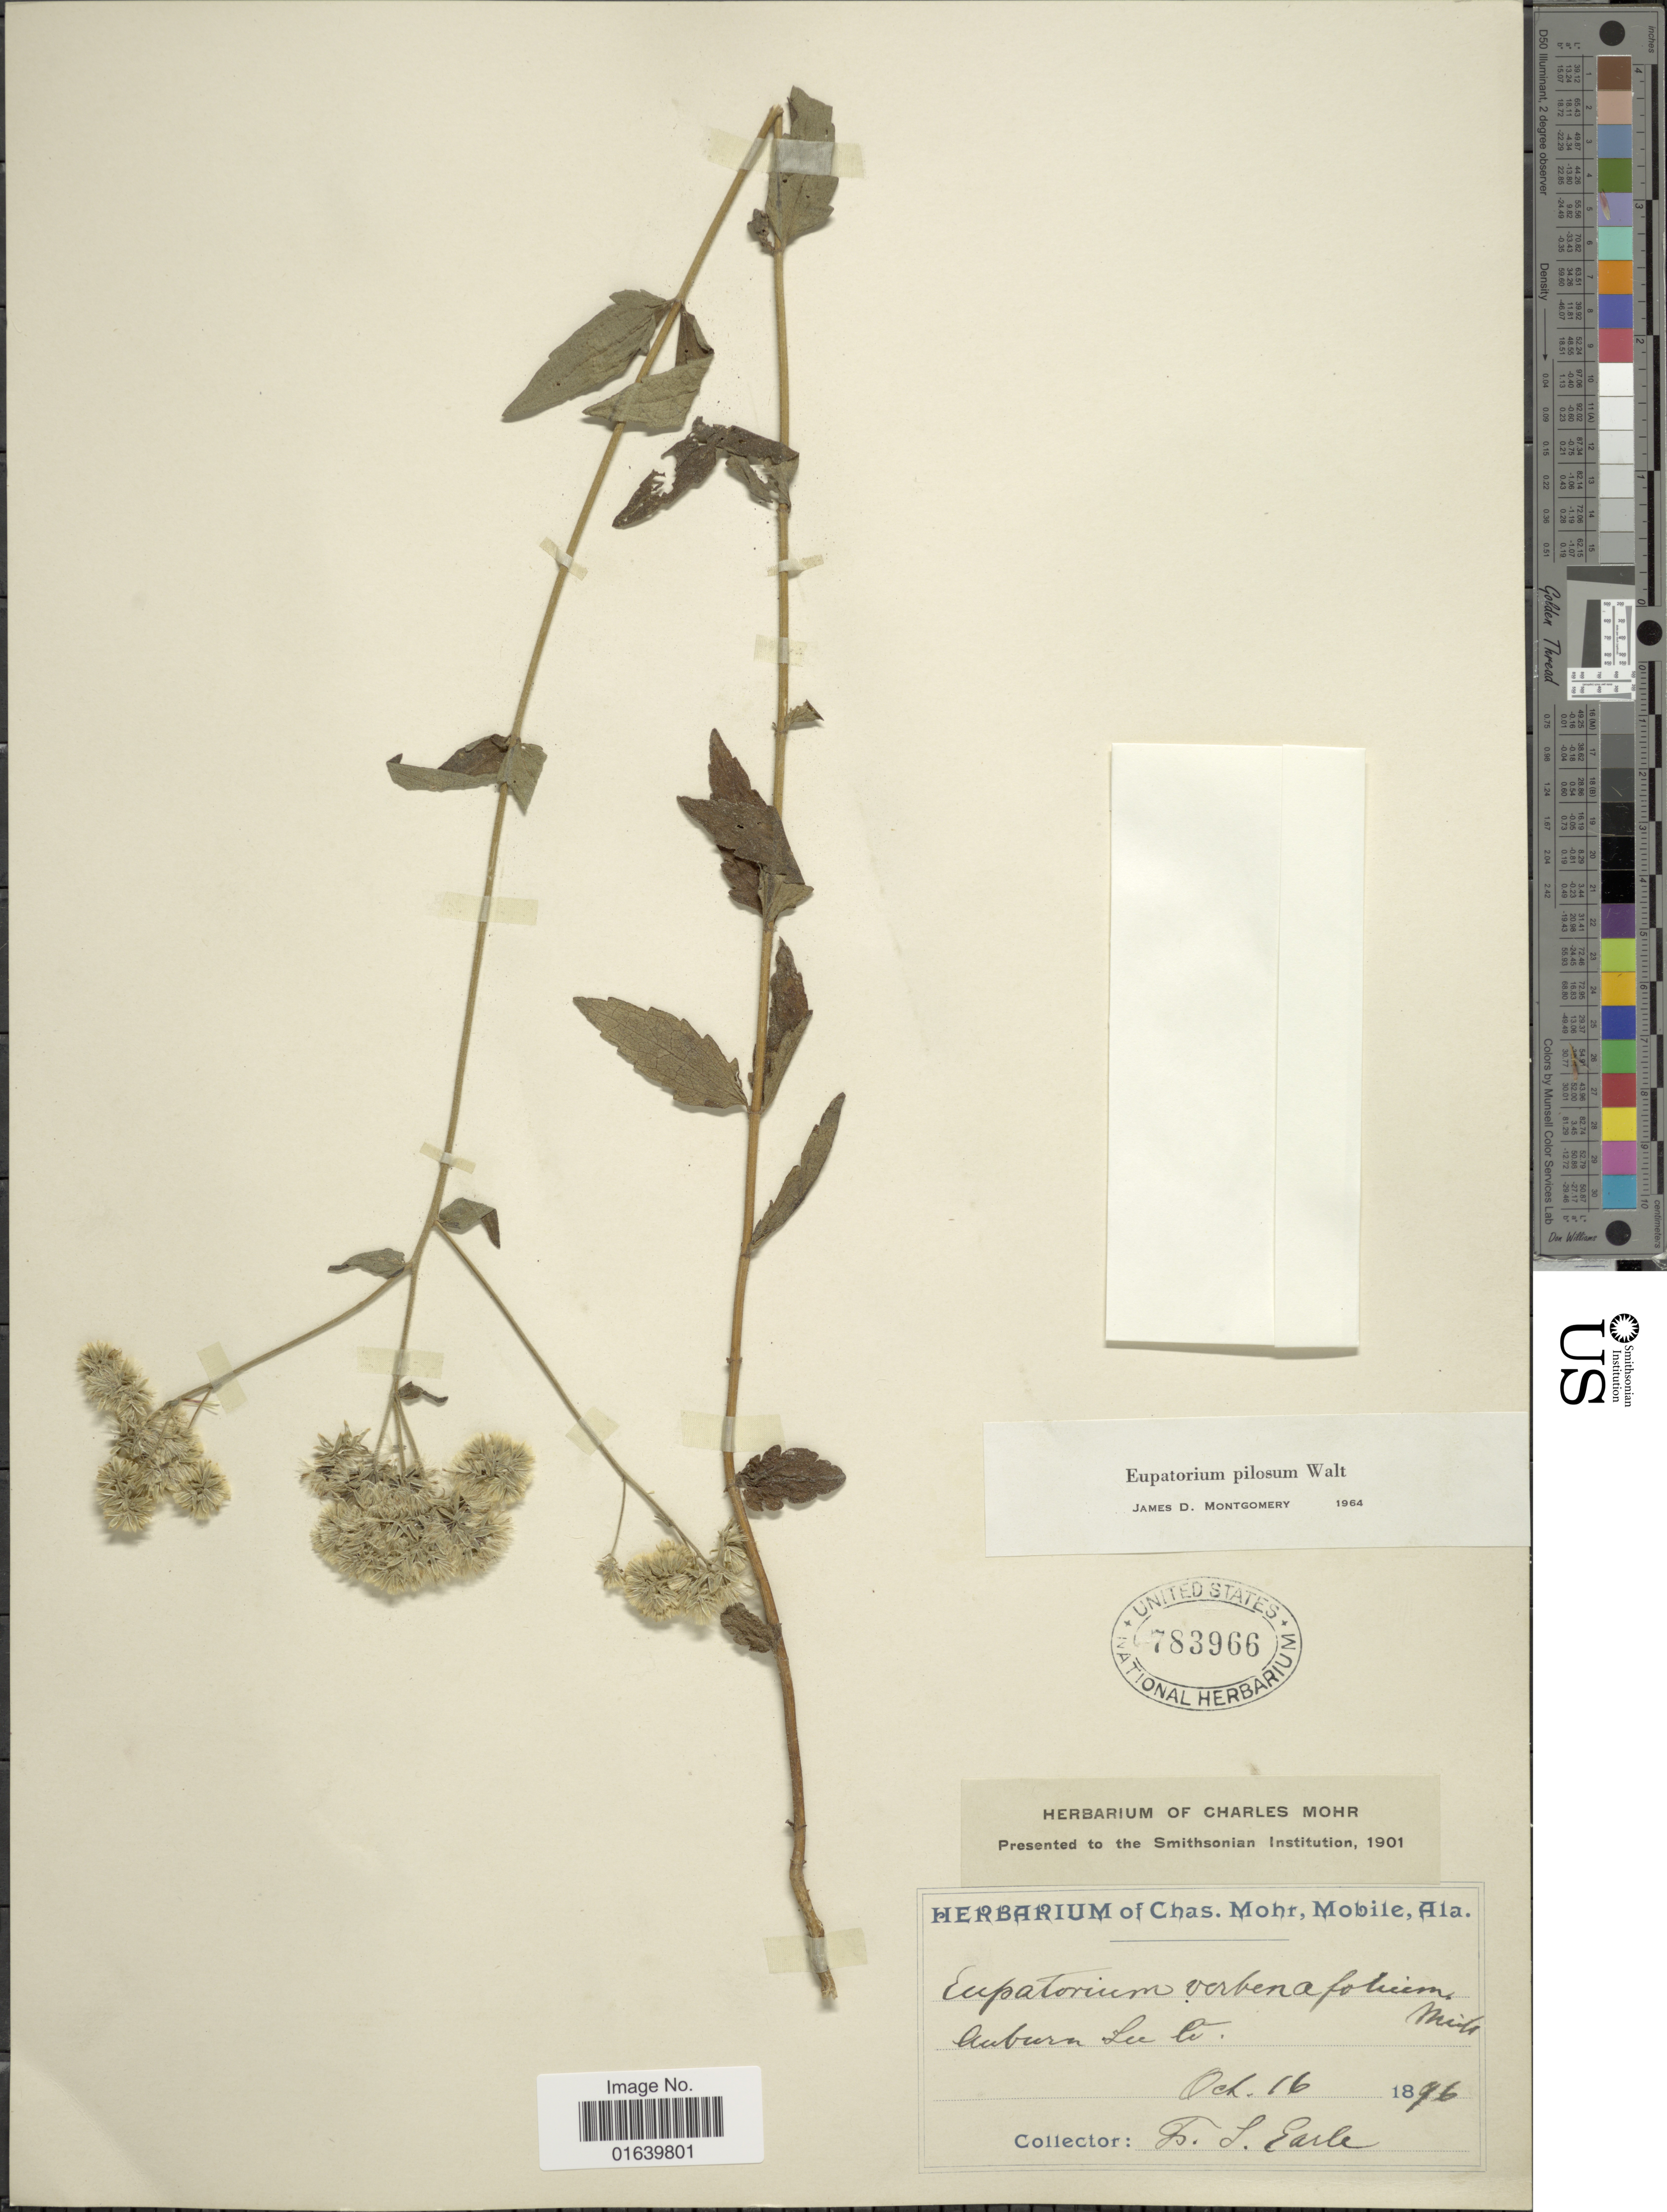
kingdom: Plantae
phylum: Tracheophyta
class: Magnoliopsida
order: Asterales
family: Asteraceae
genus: Eupatorium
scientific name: Eupatorium pilosum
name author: Walter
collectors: F. S. Earle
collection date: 1896-10-16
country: United States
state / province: Alabama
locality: Auburn, Lee Co.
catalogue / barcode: US 783966